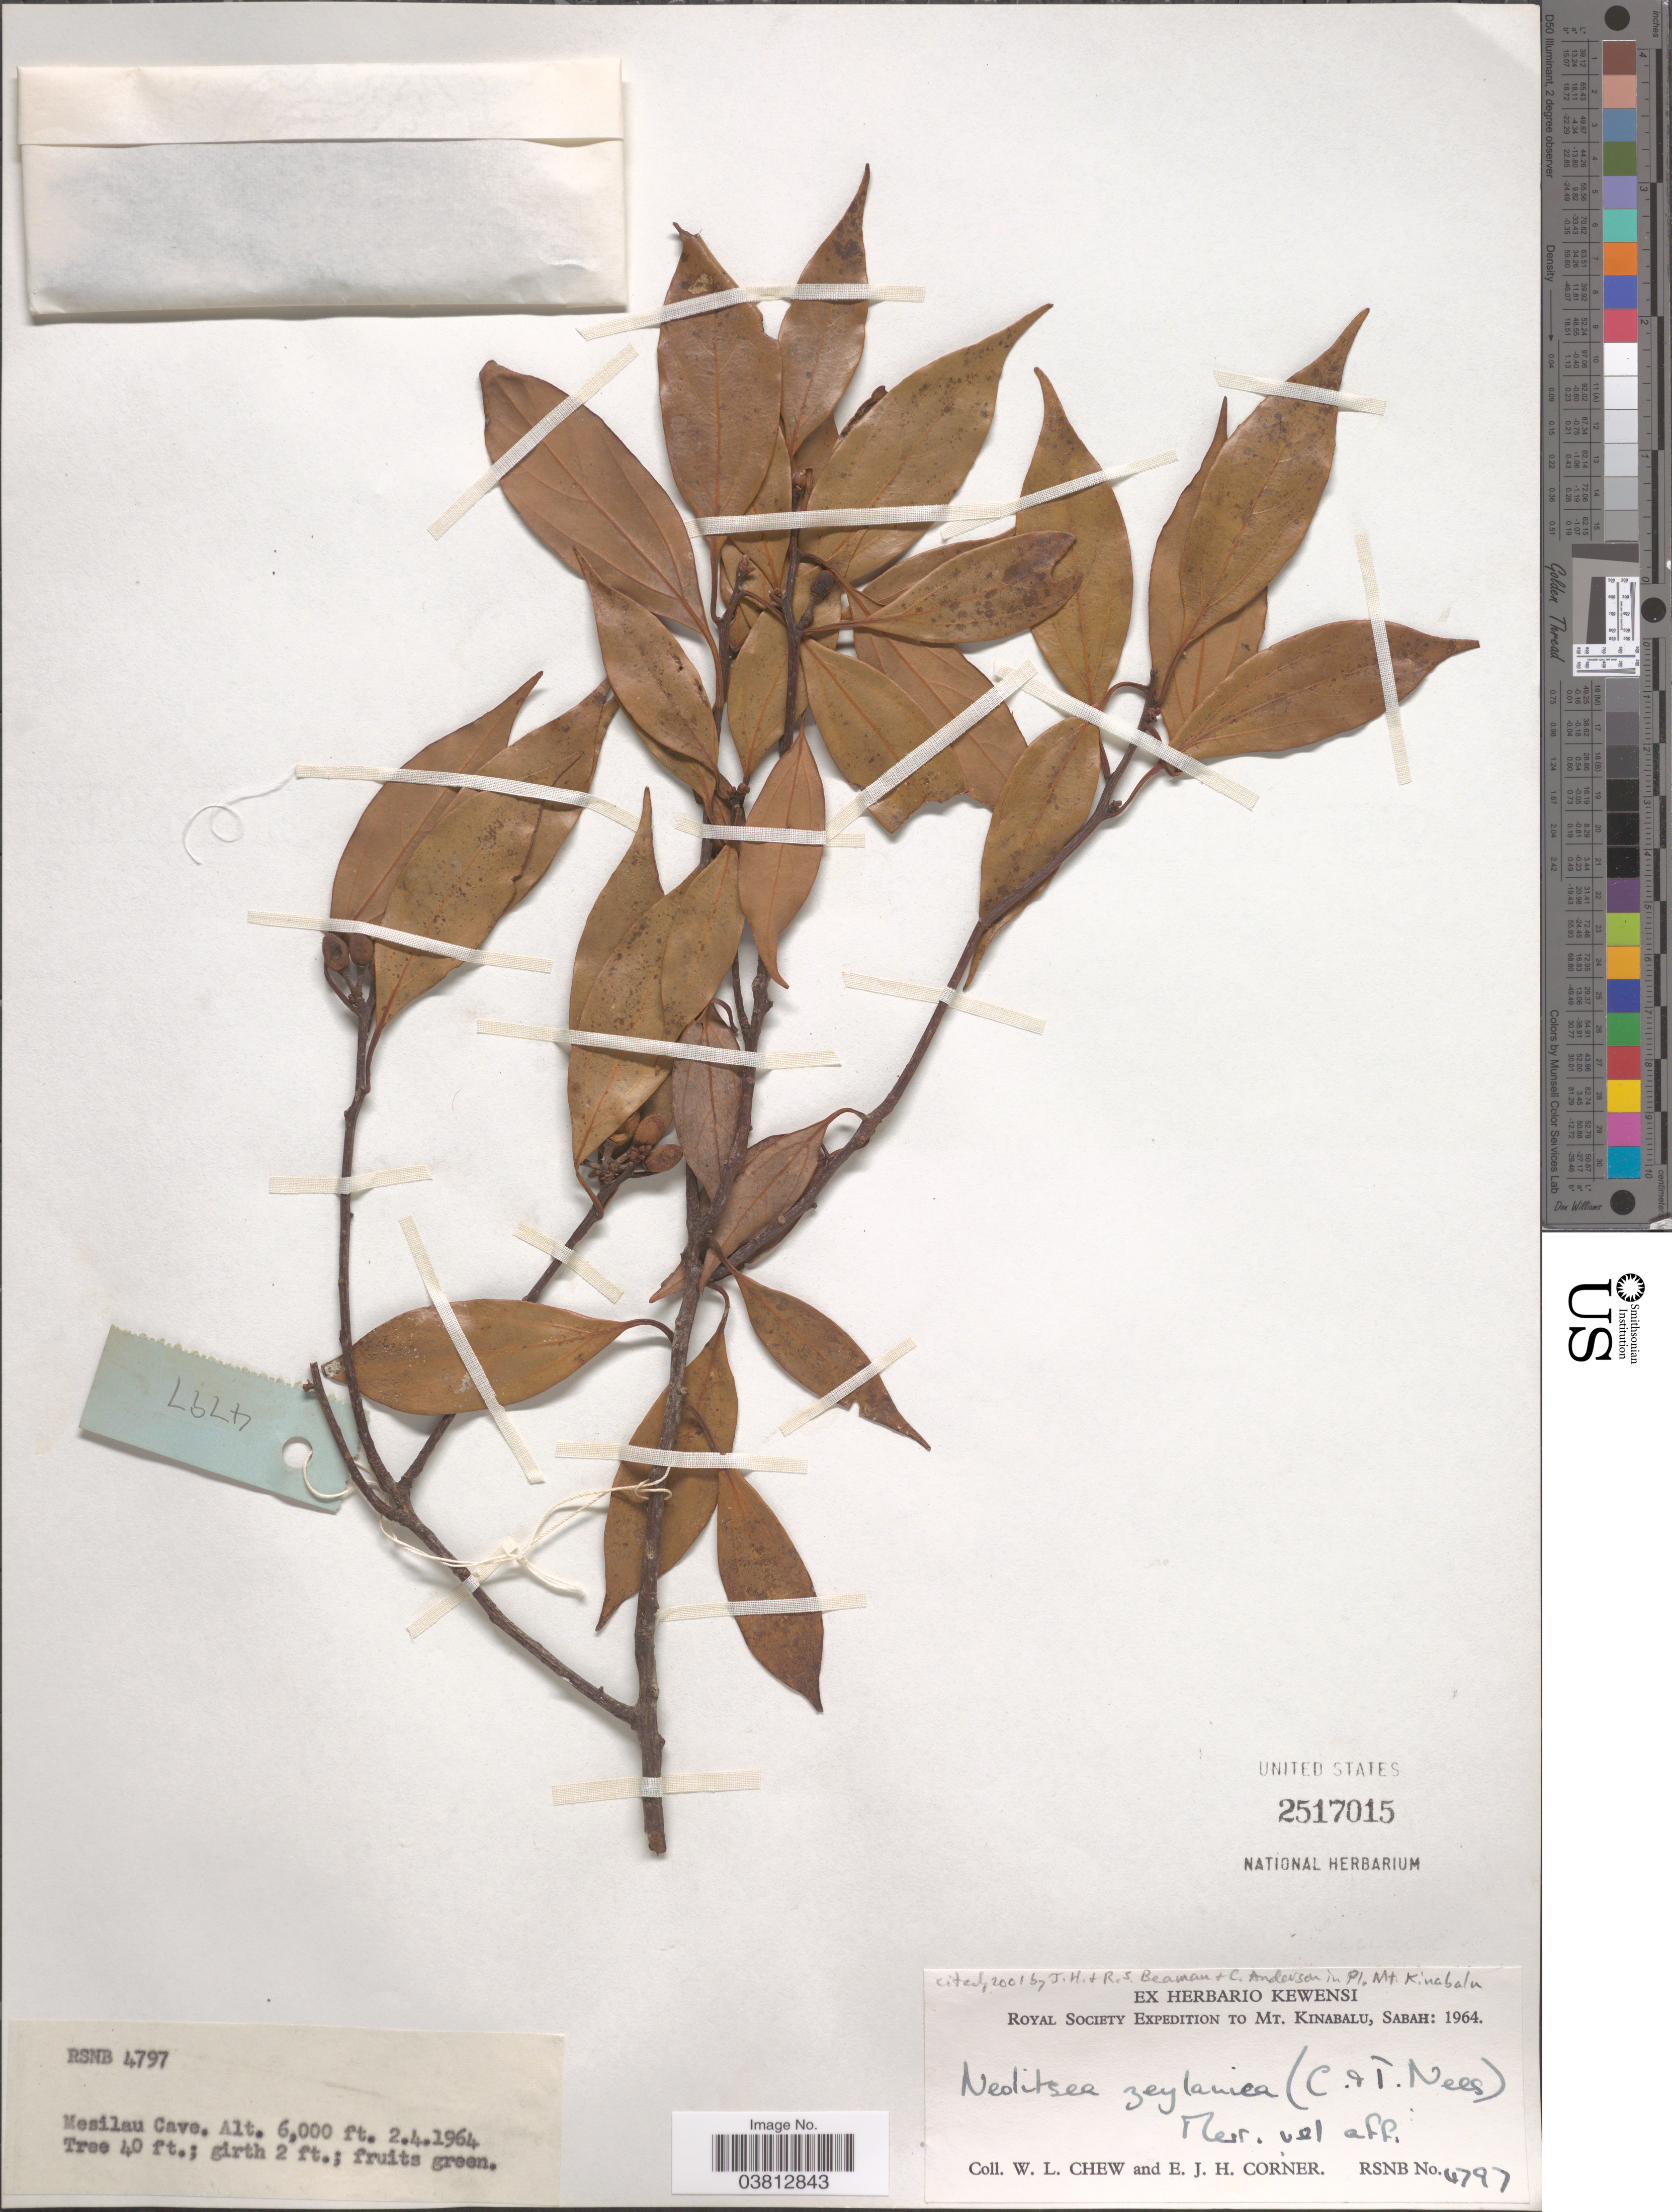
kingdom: Plantae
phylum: Tracheophyta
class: Magnoliopsida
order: Laurales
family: Lauraceae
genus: Neolitsea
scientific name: Neolitsea cassia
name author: (L.) Kosterm.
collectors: W. Chew & E. Corner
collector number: RSNB 4797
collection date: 1964-04-02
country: Malaysia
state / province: Sabah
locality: Mt. Kinabalu. Mesilau Cave.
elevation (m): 1829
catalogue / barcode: US 2517015